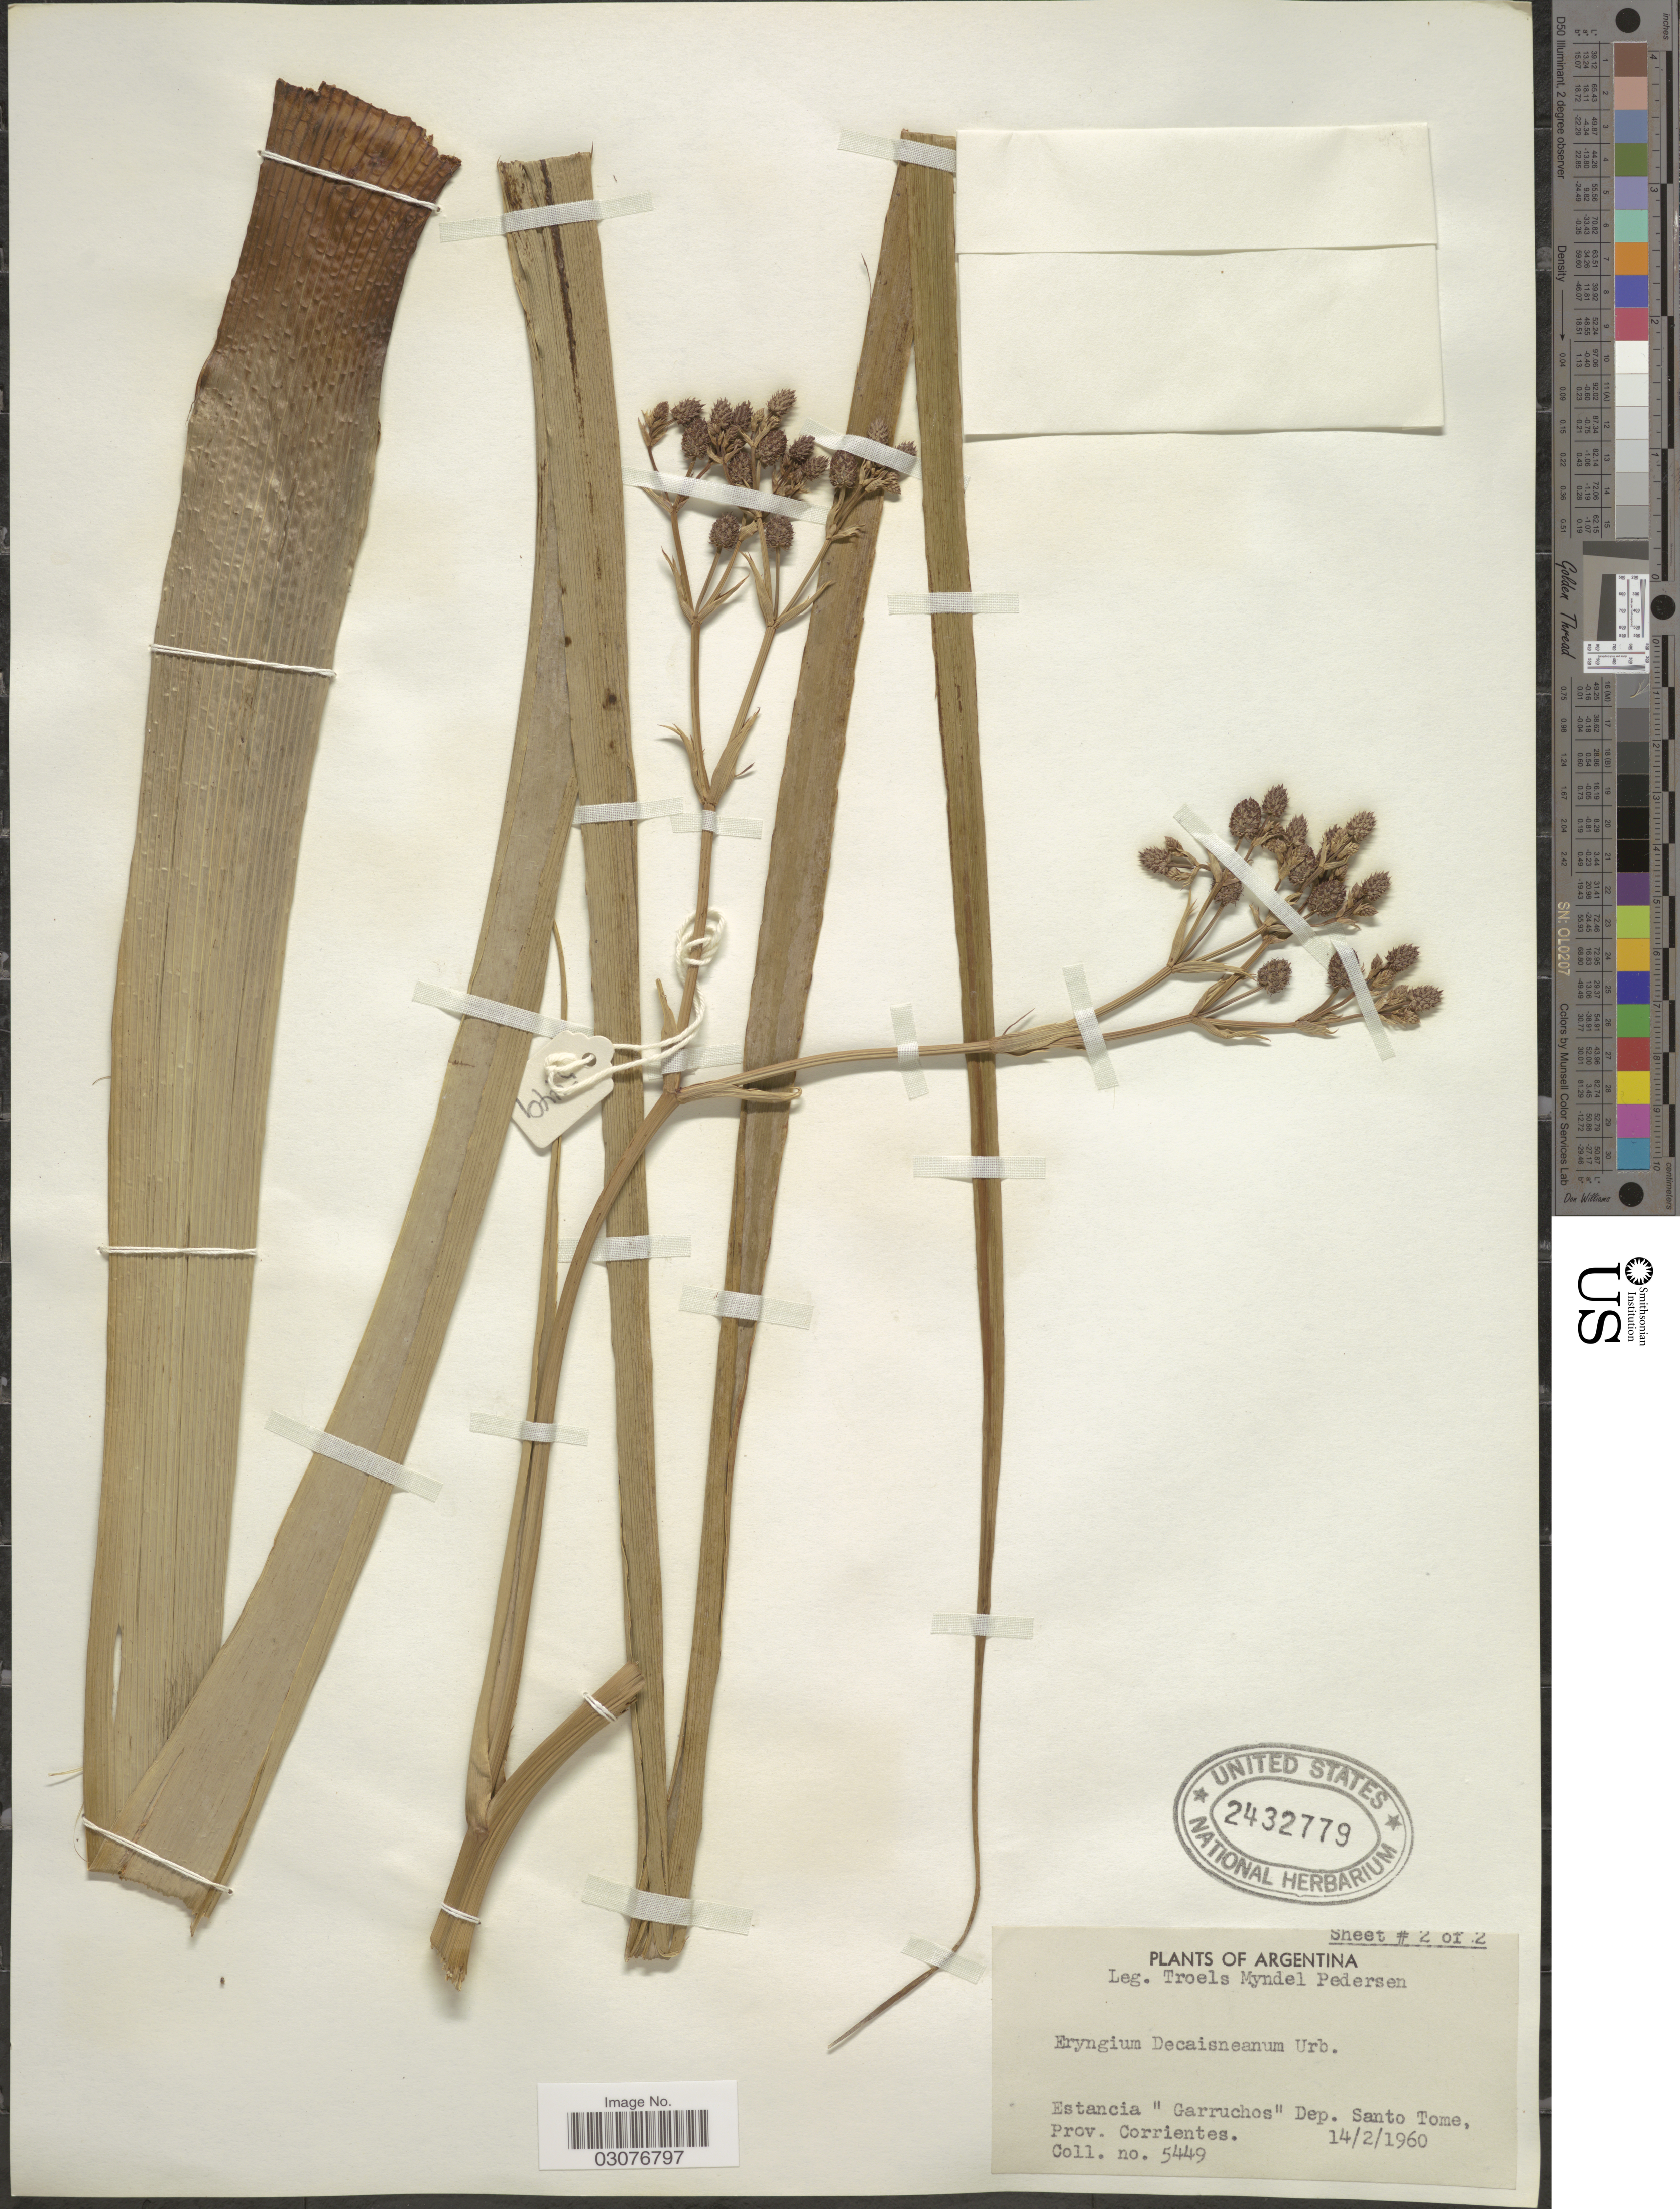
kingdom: Plantae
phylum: Tracheophyta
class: Magnoliopsida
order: Apiales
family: Apiaceae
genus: Eryngium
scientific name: Eryngium pandanifolium var. pandanifolium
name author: Cham. & Schltdl.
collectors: T. Pederson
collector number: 5449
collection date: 1960-02-14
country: Argentina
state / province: Corrientes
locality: Estancia "Garruchos". Dep. Santo Tome.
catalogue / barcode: US 2432779